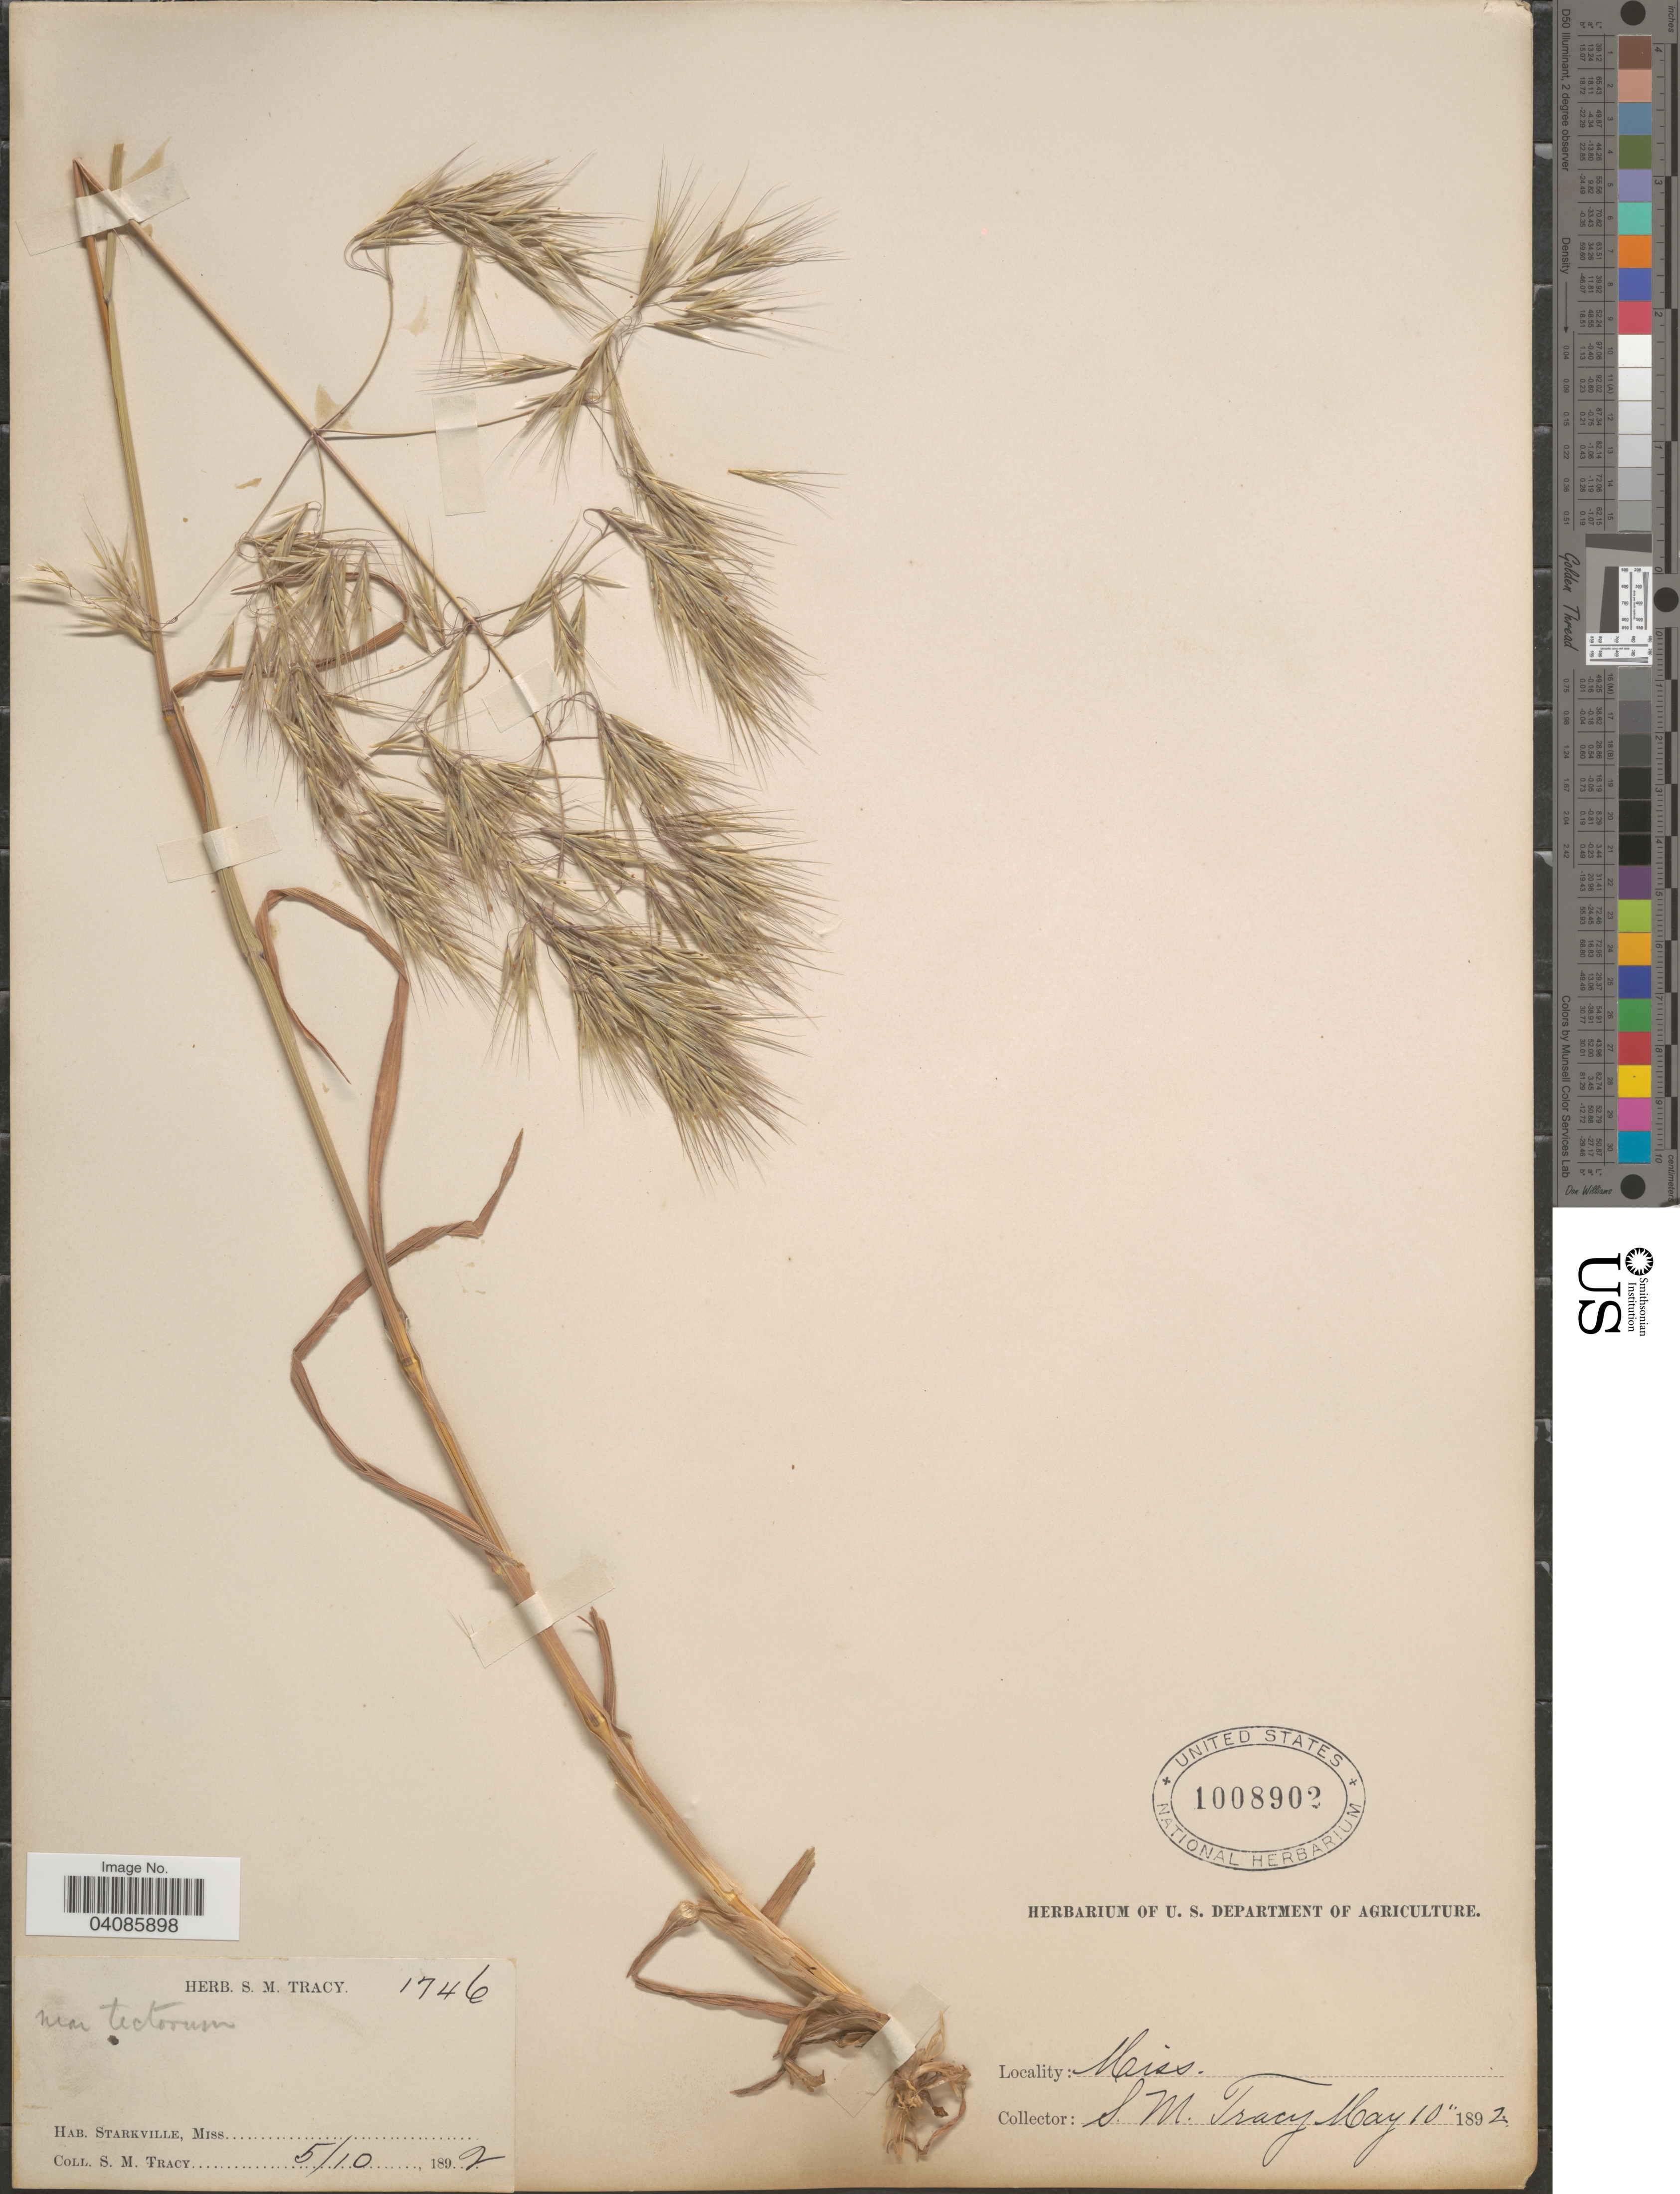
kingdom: Plantae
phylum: Tracheophyta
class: Liliopsida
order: Poales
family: Poaceae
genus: Bromus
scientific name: Bromus tectorum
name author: L.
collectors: S. M. Tracy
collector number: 1746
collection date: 1892-05-10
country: United States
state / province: Mississippi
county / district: Oktibbeha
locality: Starkville.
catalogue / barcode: US 1008902